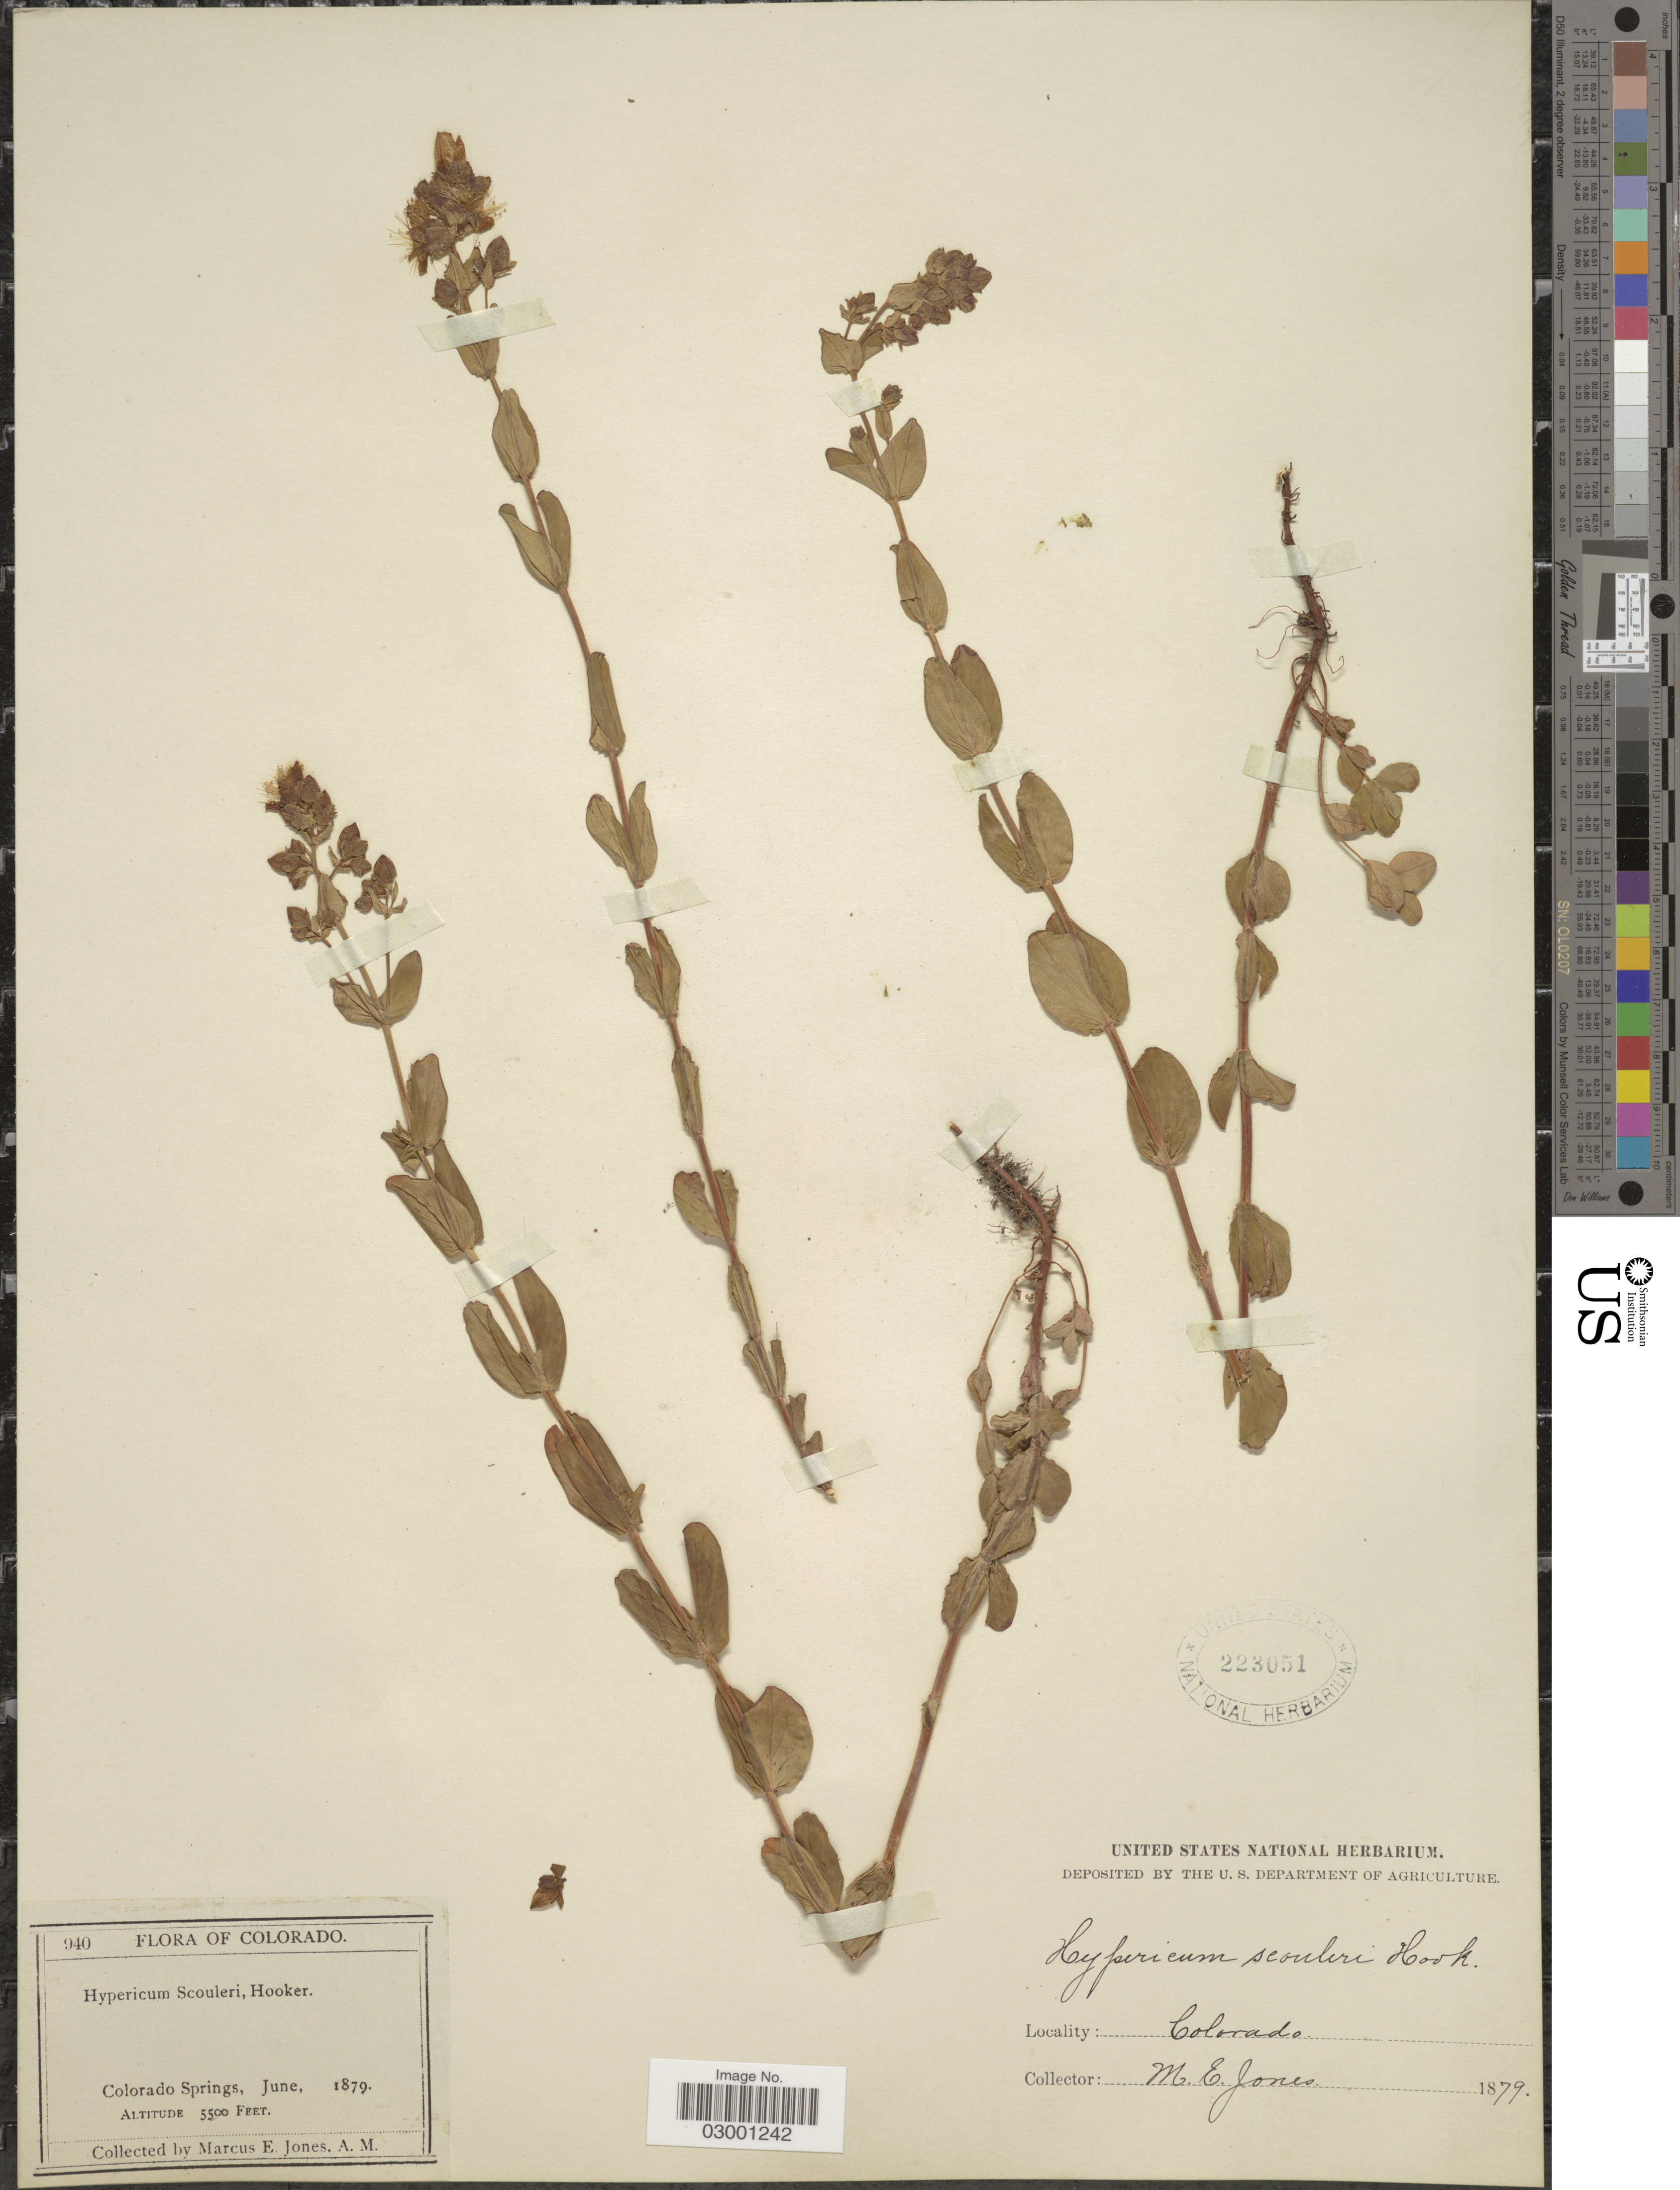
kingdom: Plantae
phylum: Tracheophyta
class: Magnoliopsida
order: Malpighiales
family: Hypericaceae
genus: Hypericum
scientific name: Hypericum formosum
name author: Kunth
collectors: M. E. Jones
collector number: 940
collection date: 1879-06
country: United States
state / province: Colorado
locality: Colorado Springs.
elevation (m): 1676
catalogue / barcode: US 223051